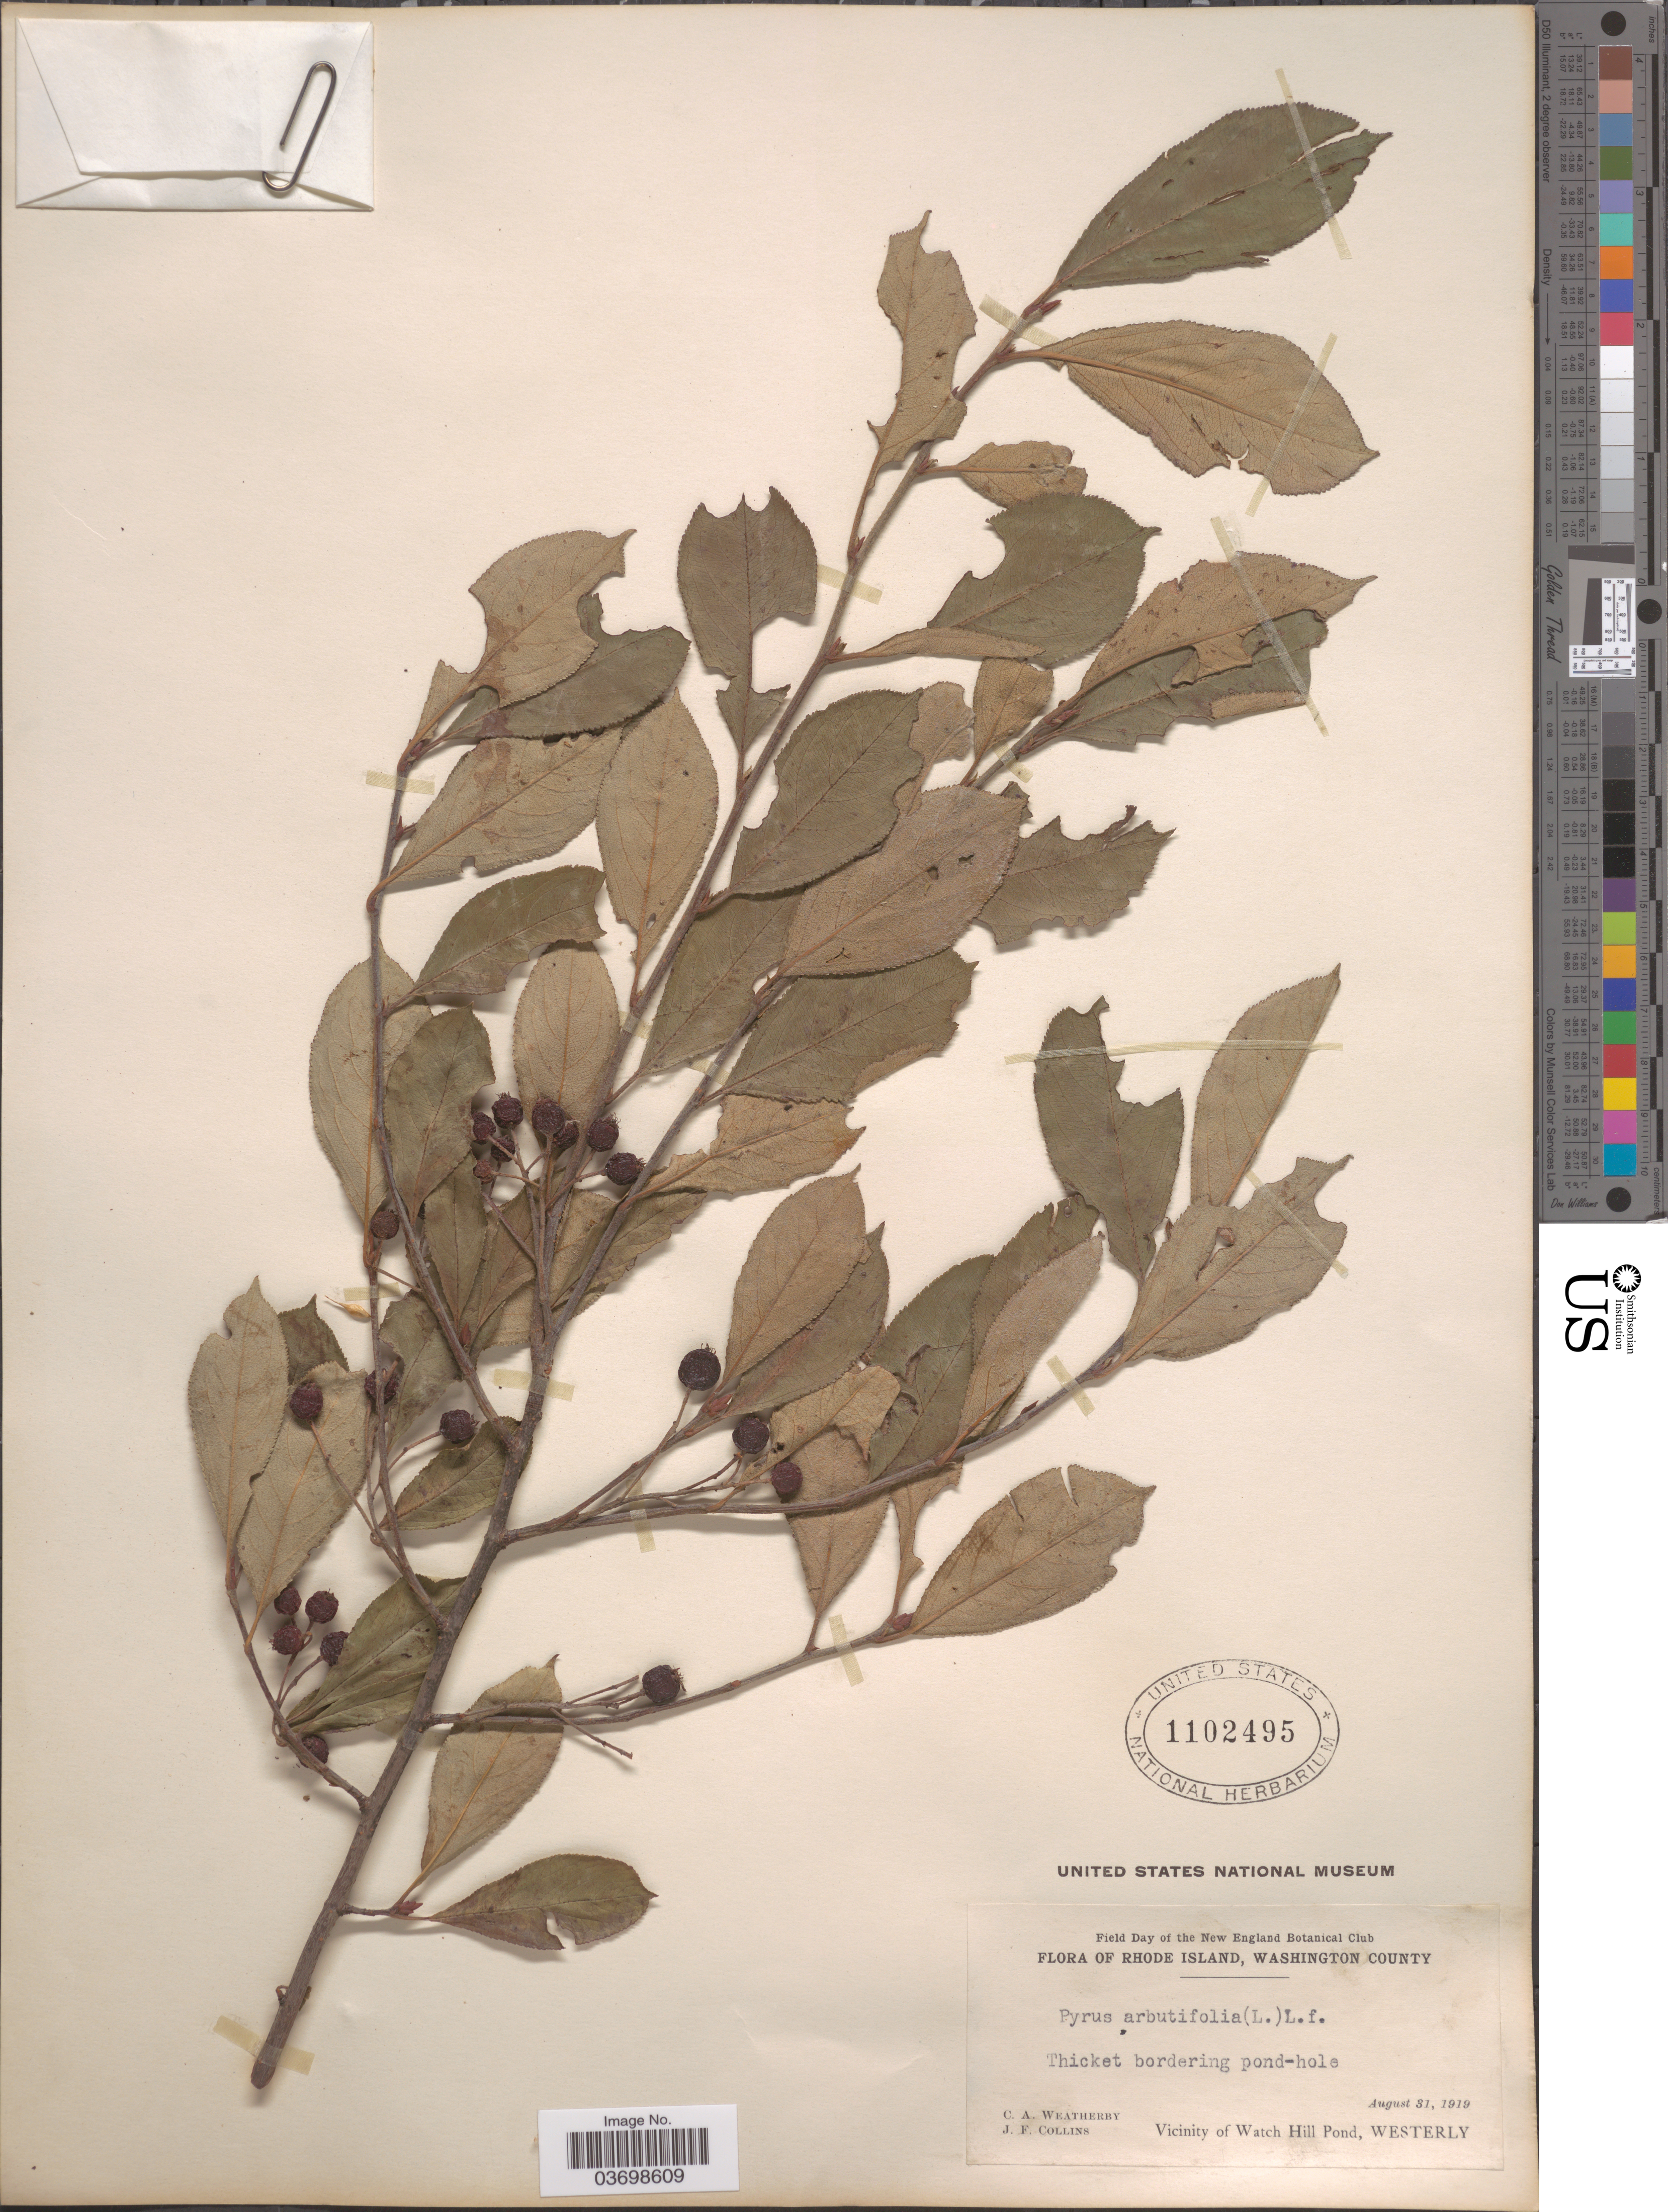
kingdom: Plantae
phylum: Tracheophyta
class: Magnoliopsida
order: Rosales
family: Rosaceae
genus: Aronia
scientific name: Aronia arbutifolia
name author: (L.) Pers.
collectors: C. A. Weatherby & J. Collins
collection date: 1919-08-31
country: United States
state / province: Rhode Island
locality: Washington County. Thicket bordering pond-hole. Vicinity of Watch Hill Pond, Westerly.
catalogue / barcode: US 1102495